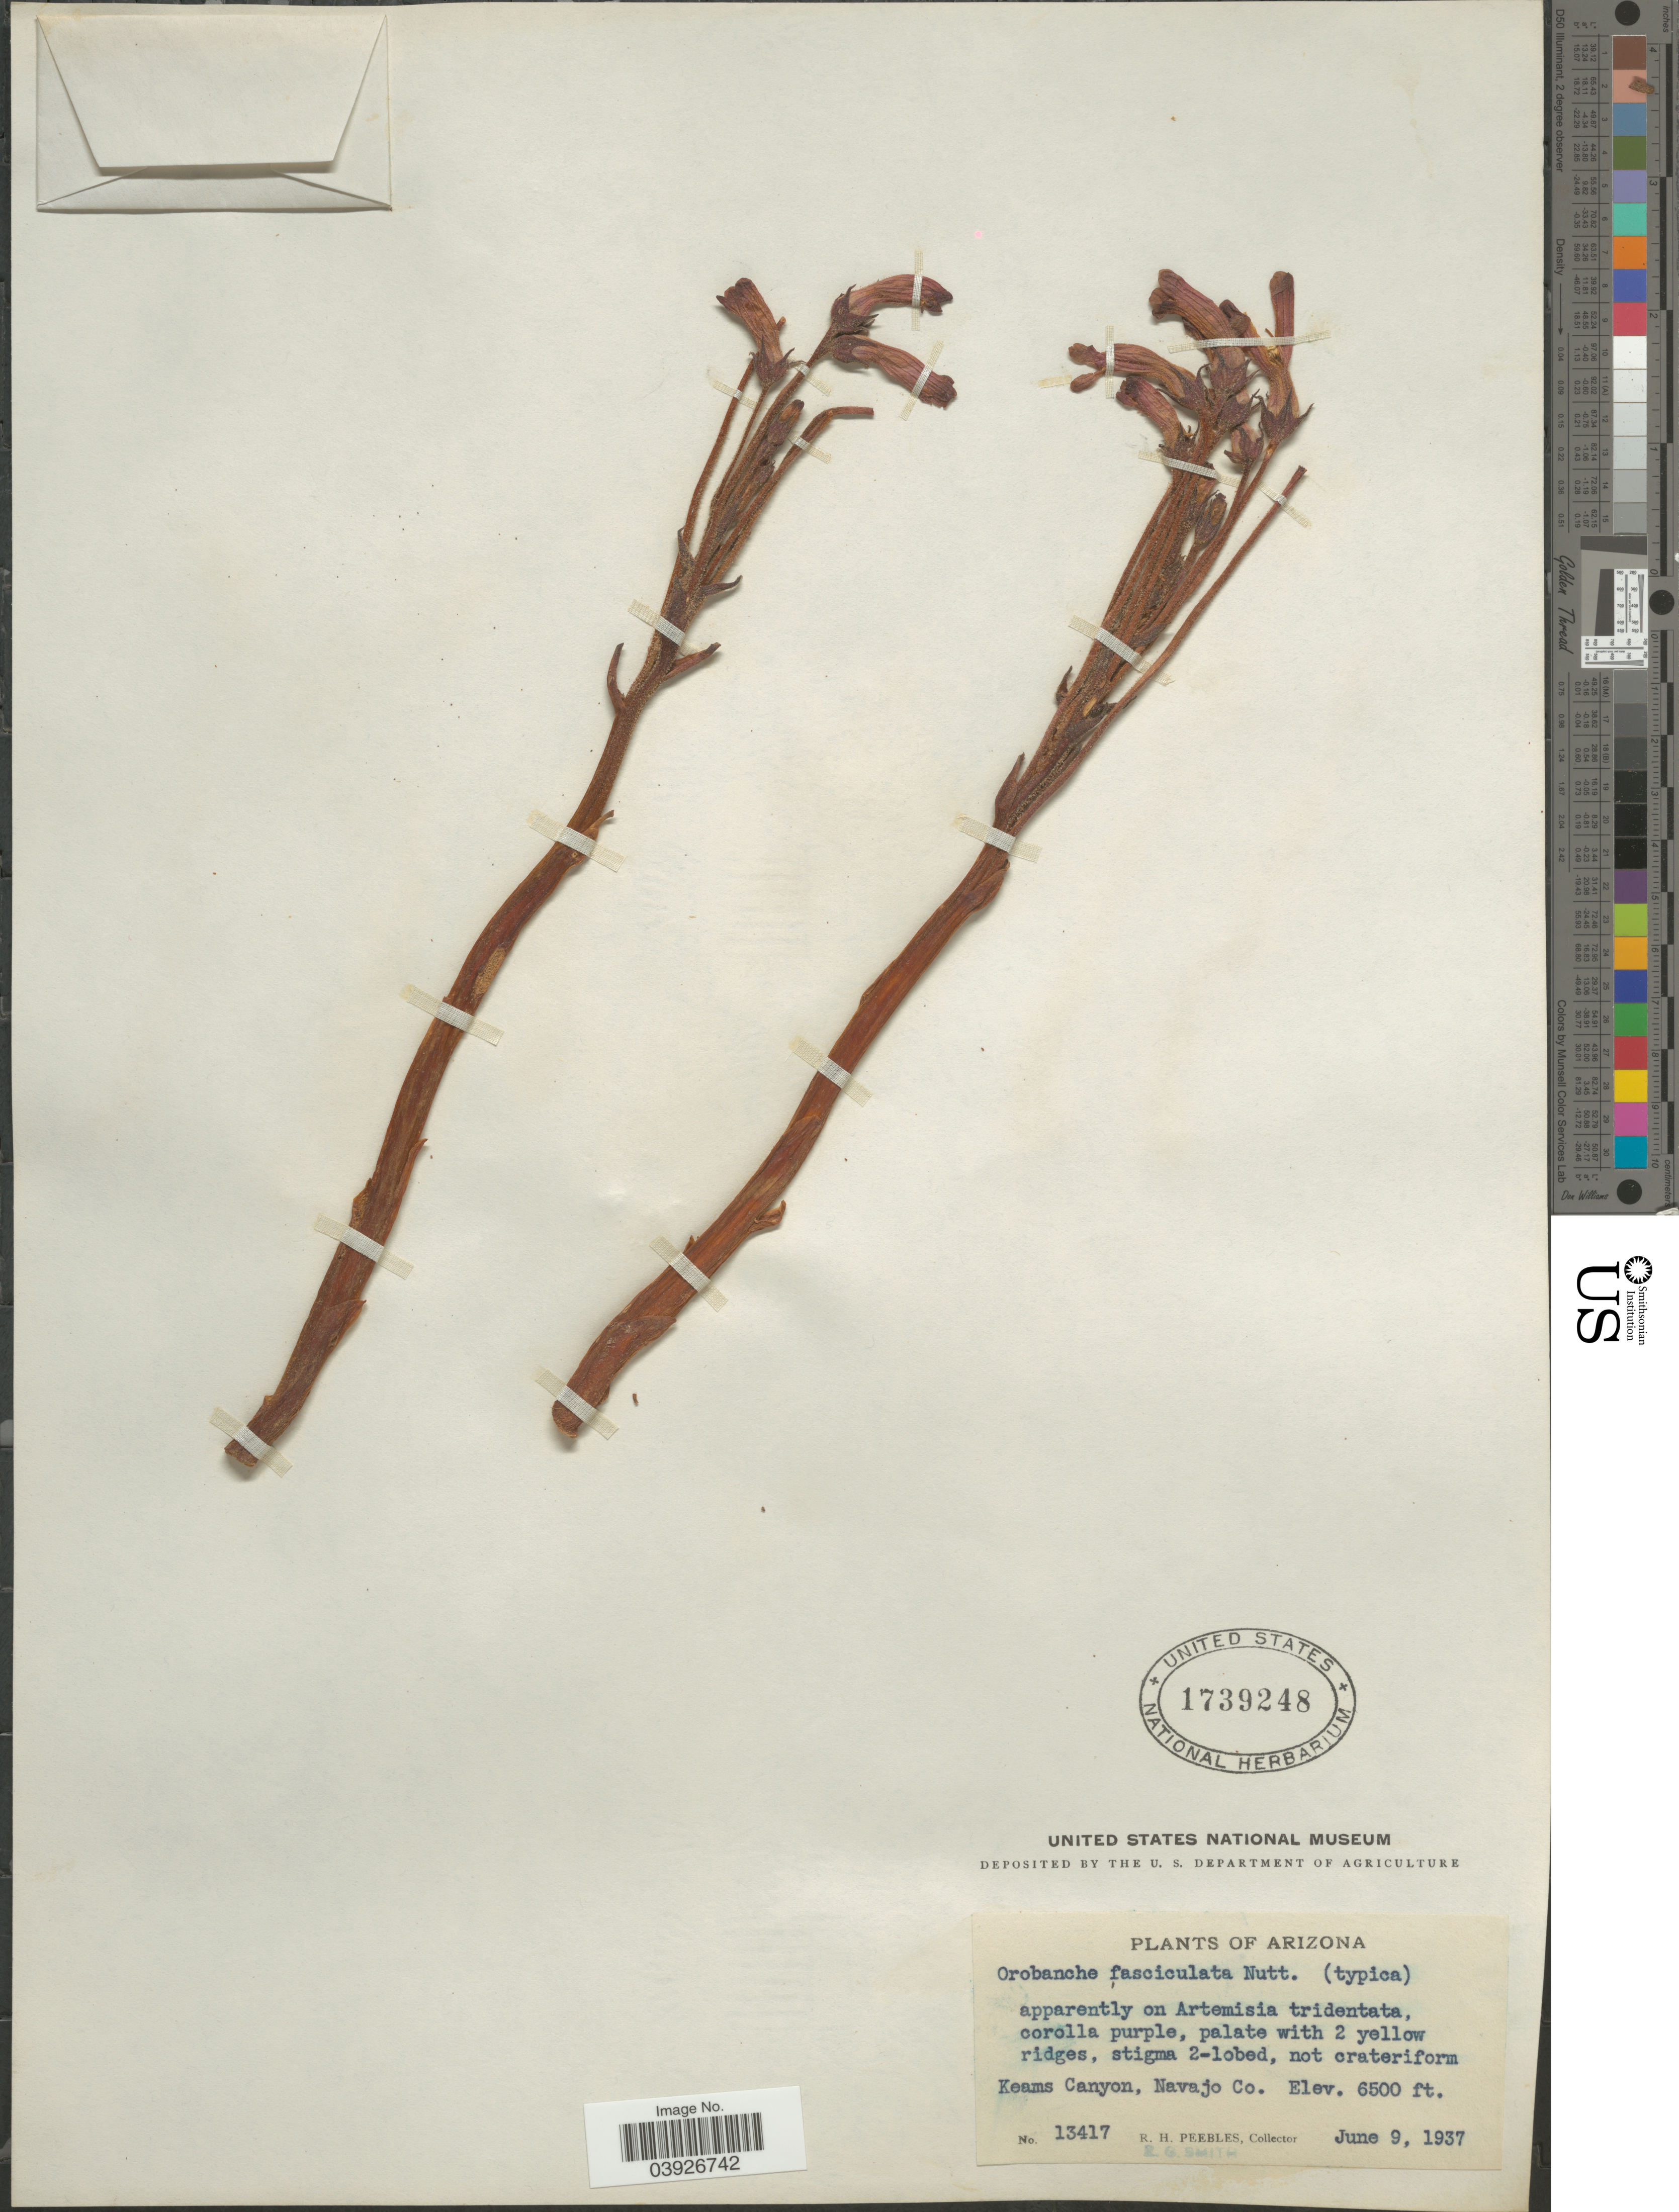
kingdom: Plantae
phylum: Tracheophyta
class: Magnoliopsida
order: Lamiales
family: Orobanchaceae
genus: Aphyllon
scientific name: Aphyllon fasciculatum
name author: (Nutt.) Torr. & A. Gray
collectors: R. H. Peebles & E. G. Smith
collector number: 13417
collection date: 1937-06-09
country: United States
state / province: Arizona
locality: Keams Canyon, Navajo Co.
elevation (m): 1981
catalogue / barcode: US 1739248